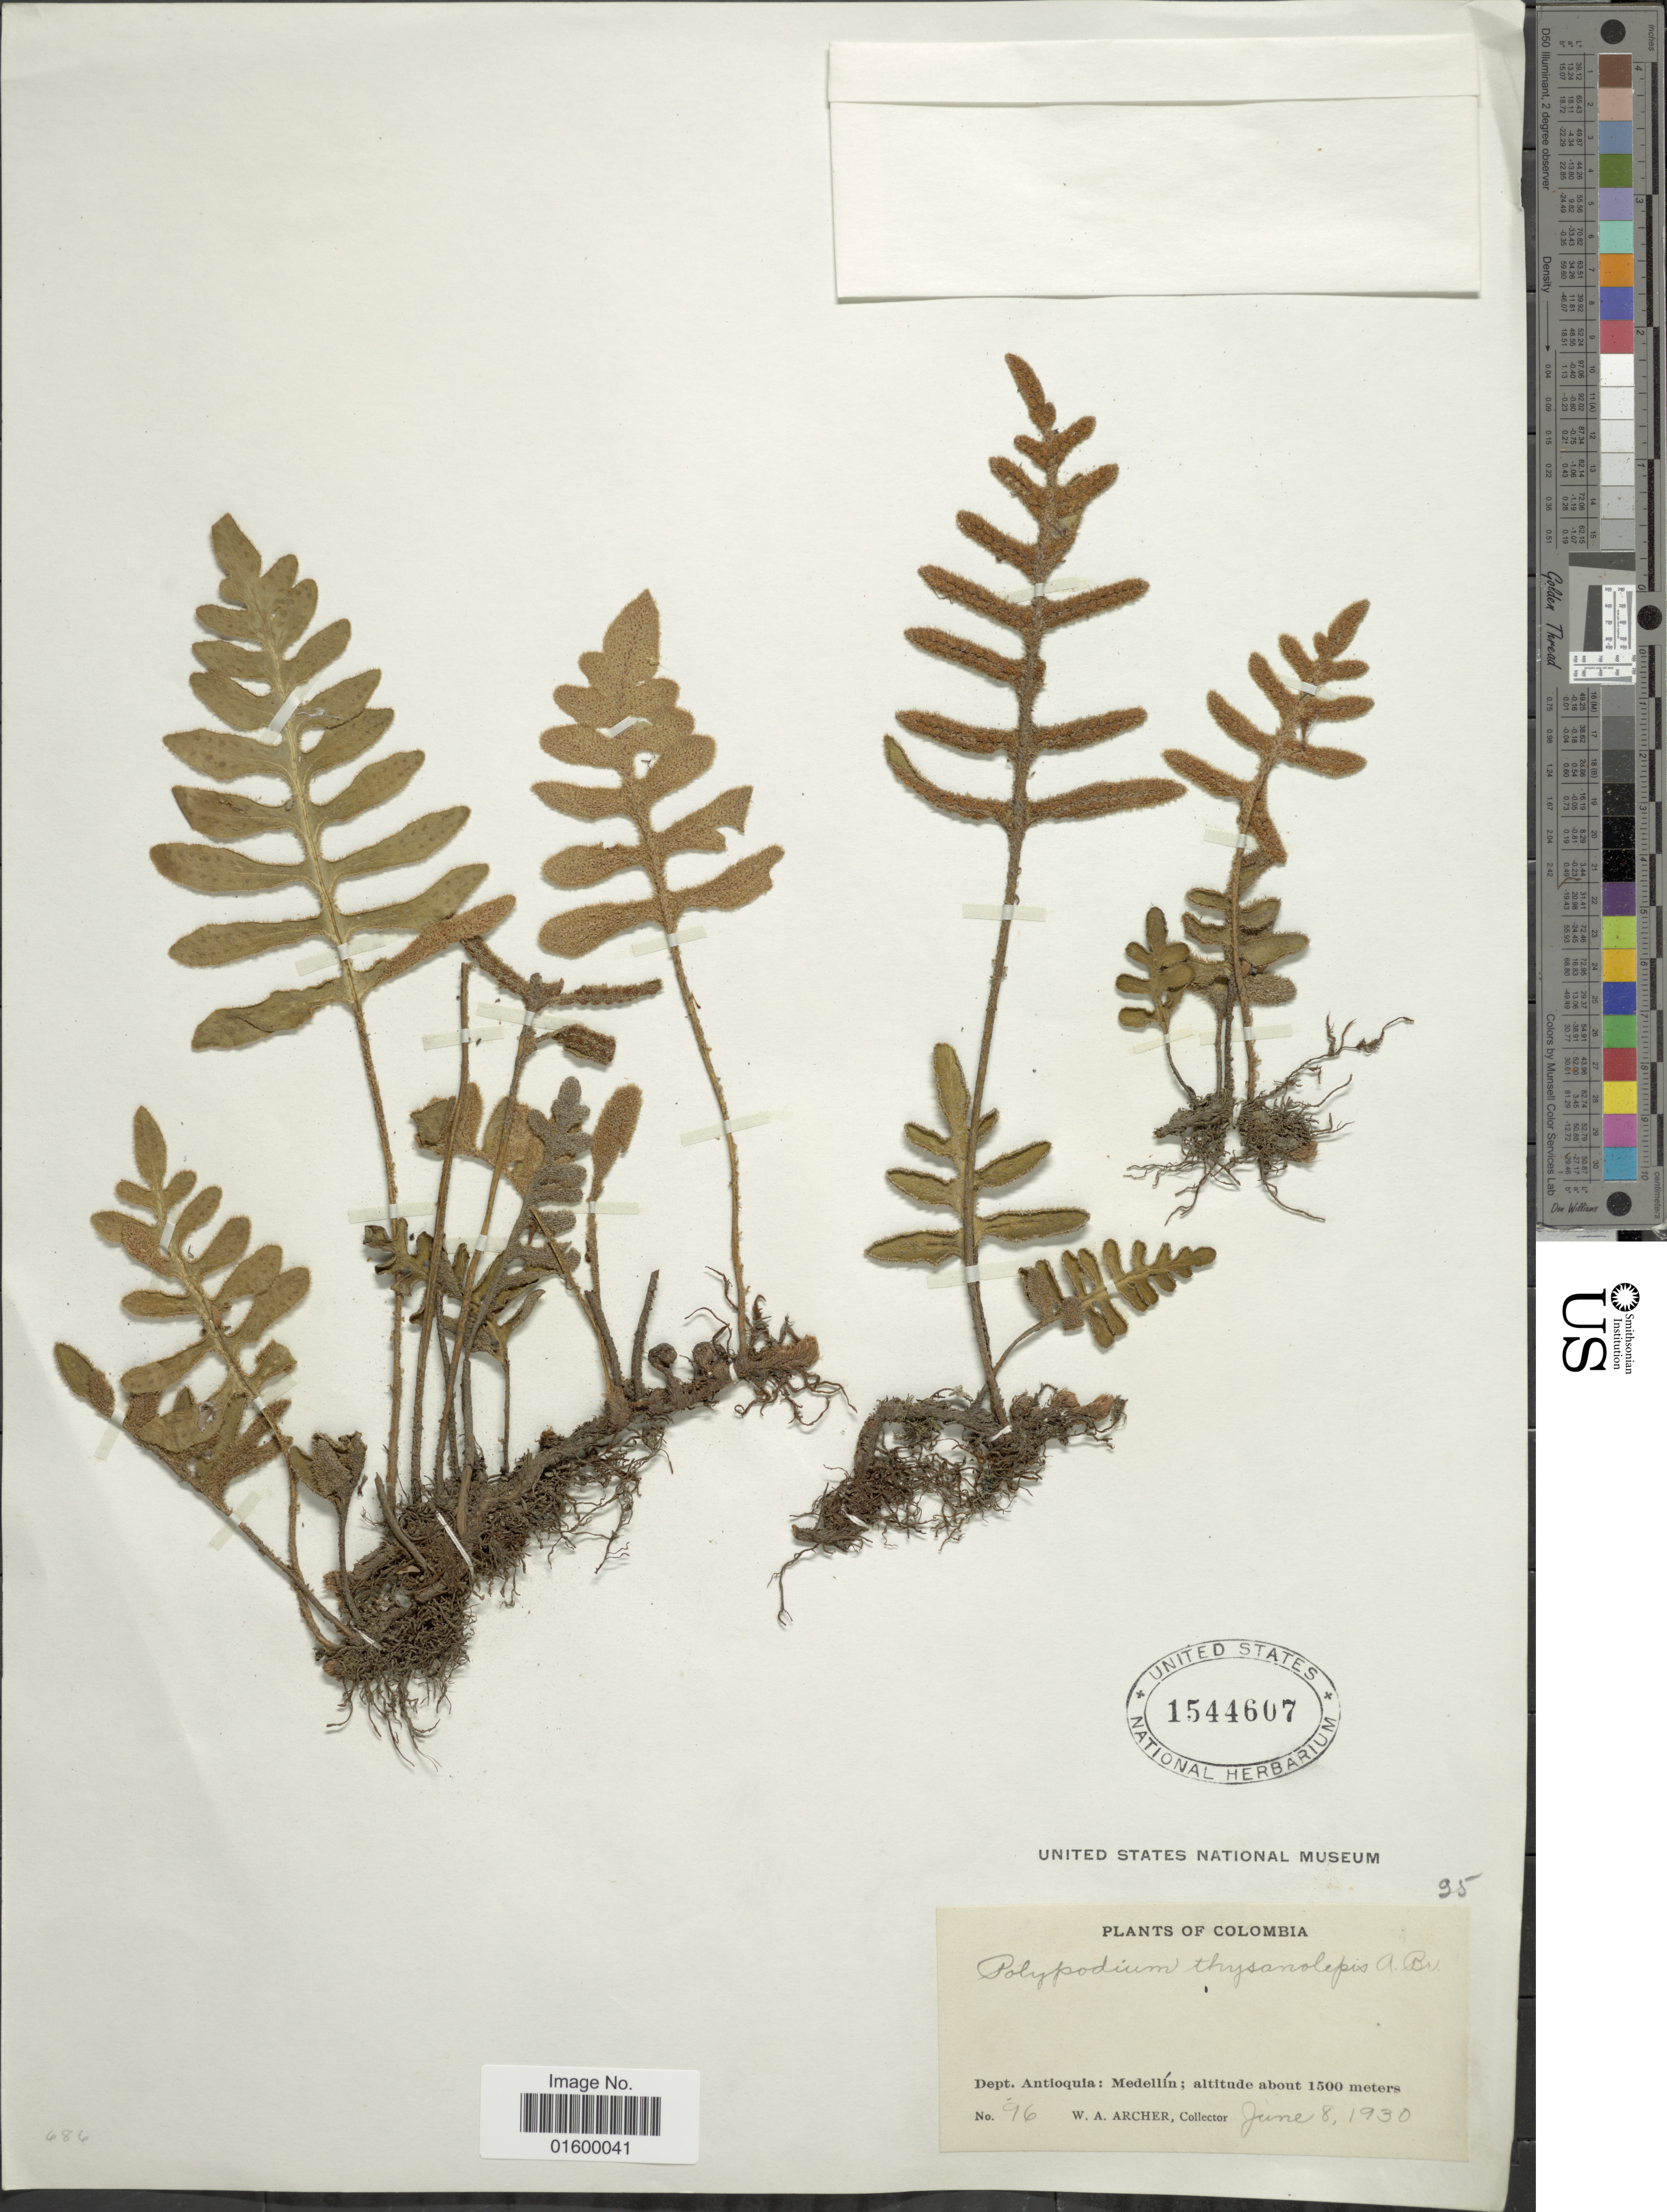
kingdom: Plantae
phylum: Tracheophyta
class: Polypodiopsida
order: Polypodiales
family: Polypodiaceae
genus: Pleopeltis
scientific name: Pleopeltis thyssanolepis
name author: (A. Braun ex Klotzsch) E.G. Andrews & Windham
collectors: W. A. Archer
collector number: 96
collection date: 1930-06-08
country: Colombia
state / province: Antioquia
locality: Dept. Antioquia, Medellin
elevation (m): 1500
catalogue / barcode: US 1544607